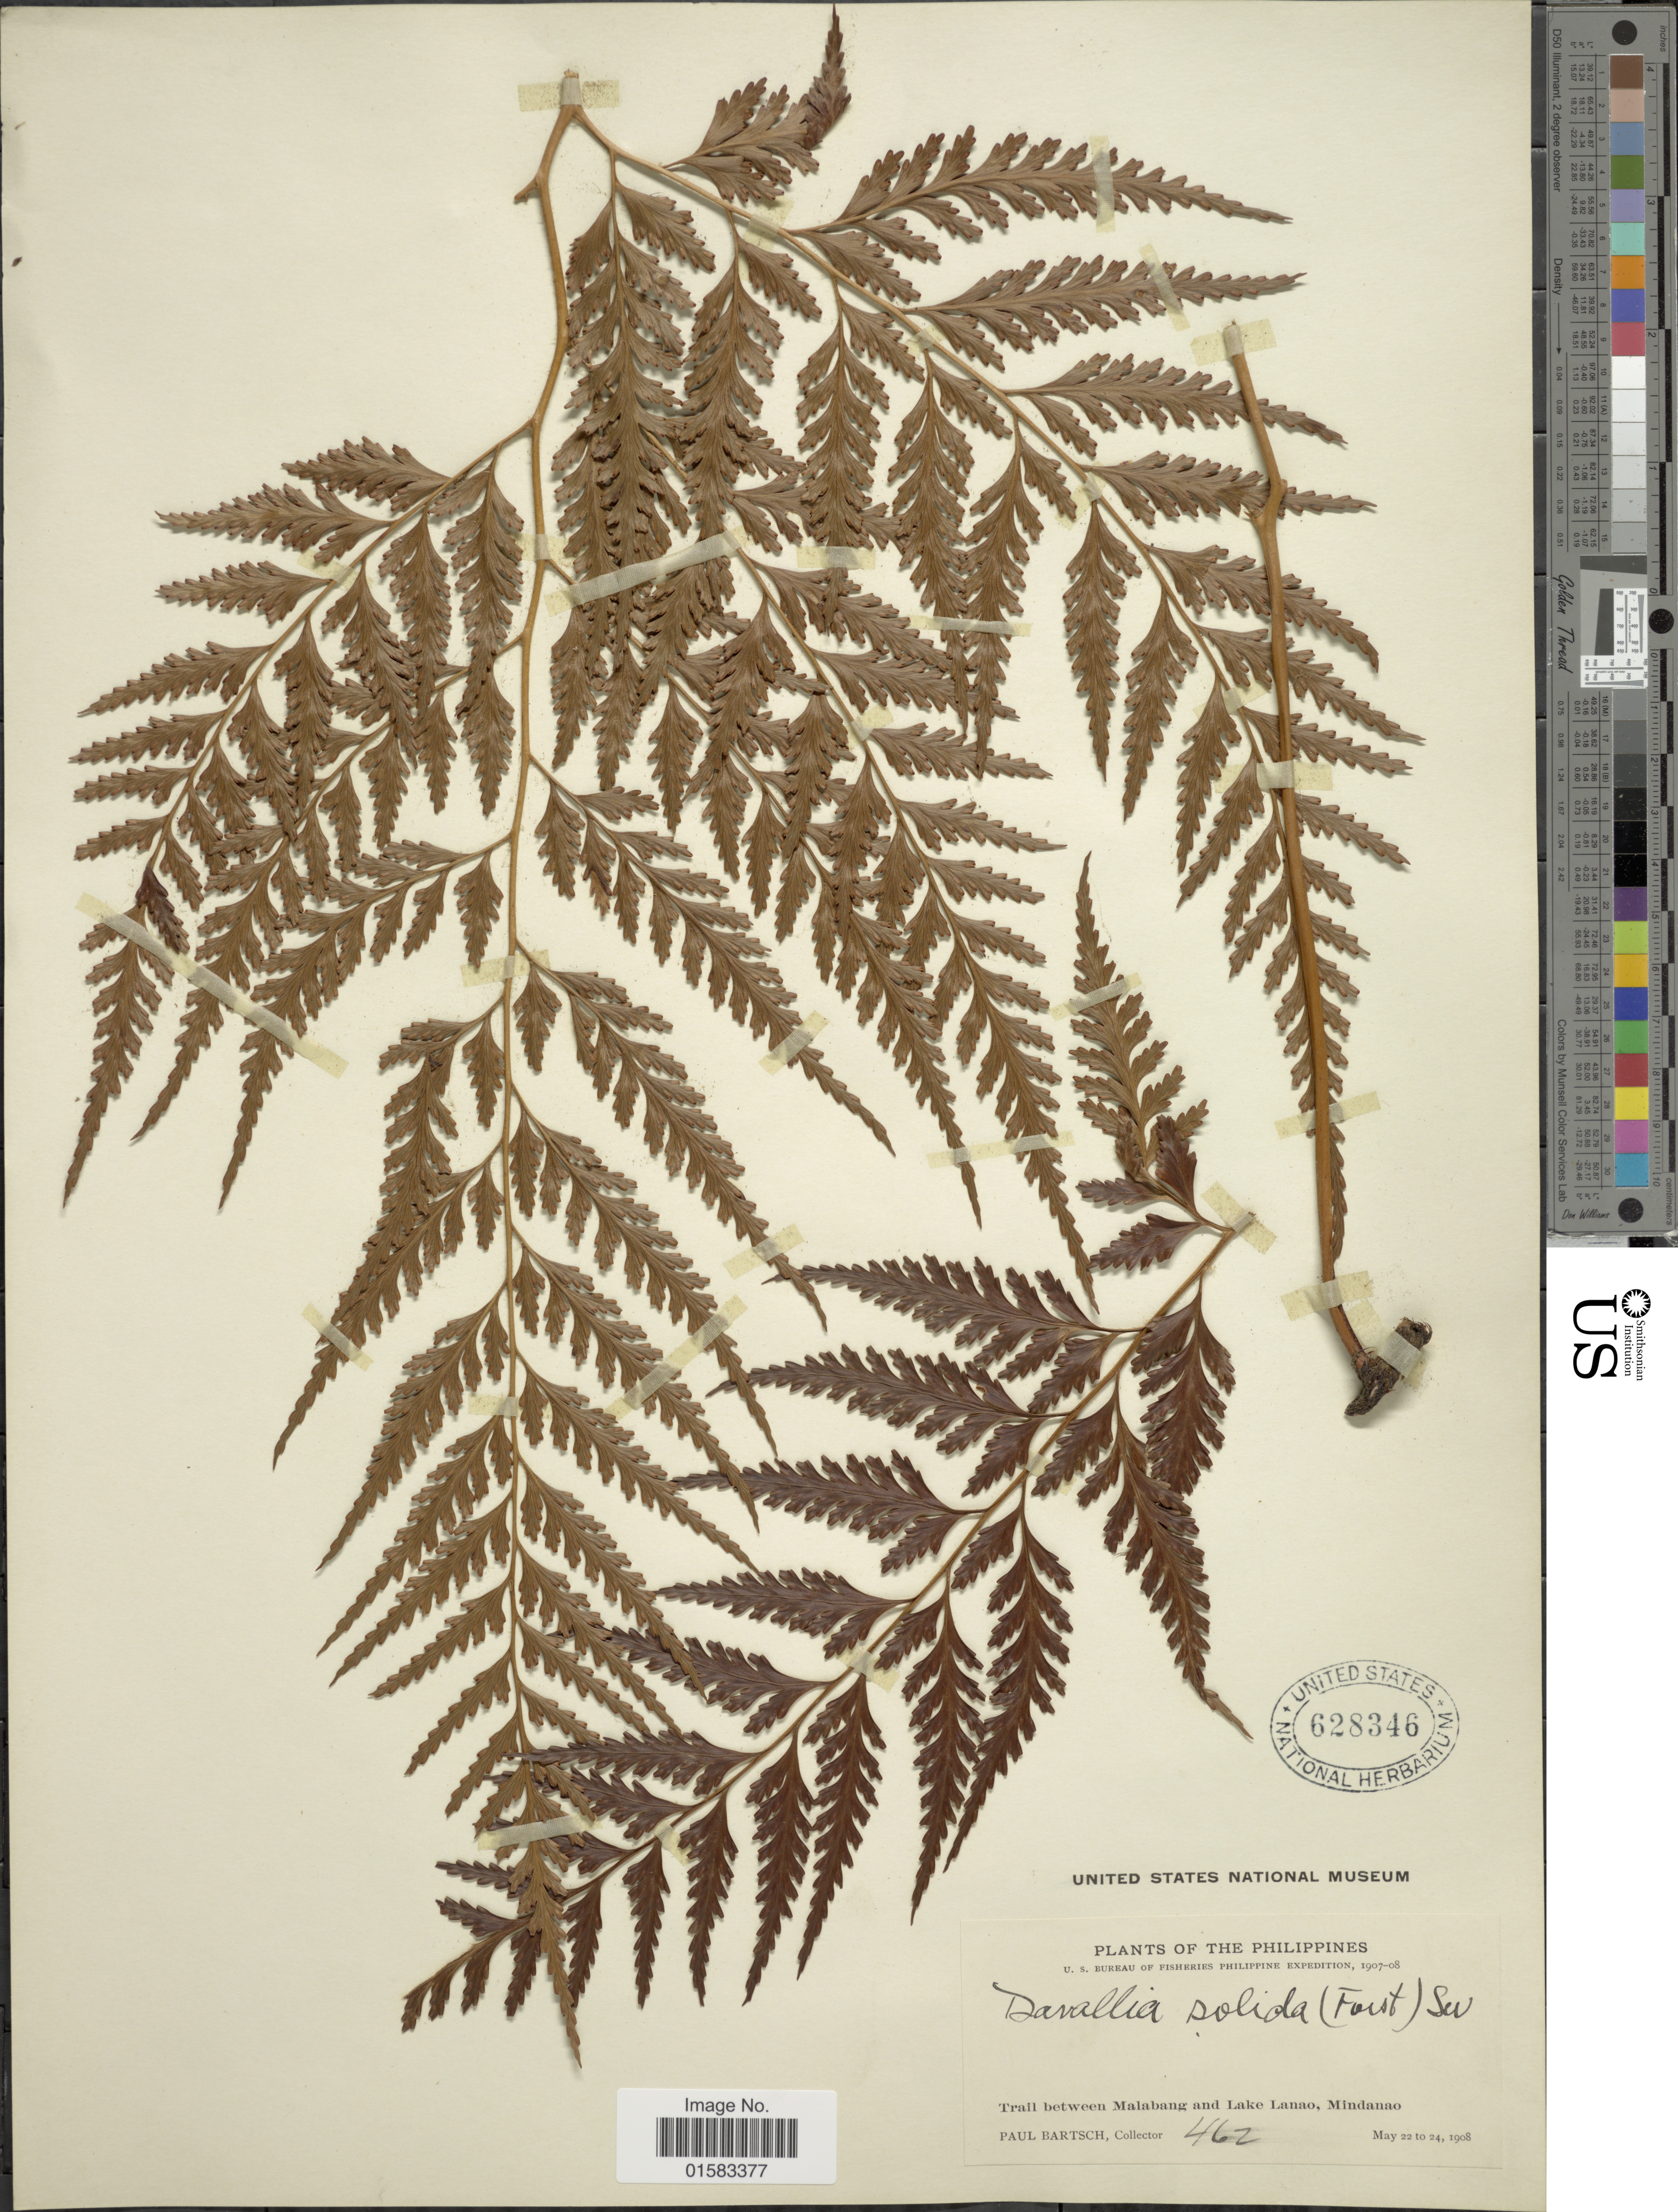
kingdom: Plantae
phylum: Tracheophyta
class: Polypodiopsida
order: Polypodiales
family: Davalliaceae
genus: Davallia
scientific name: Davallia solida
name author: (G. Forst.) Sw.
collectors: P. Bartsch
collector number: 462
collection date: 1908-05-22/1908-05-24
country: Philippines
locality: Trail Between Malabang and Lake Lanao, Mindanao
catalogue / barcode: US 628346